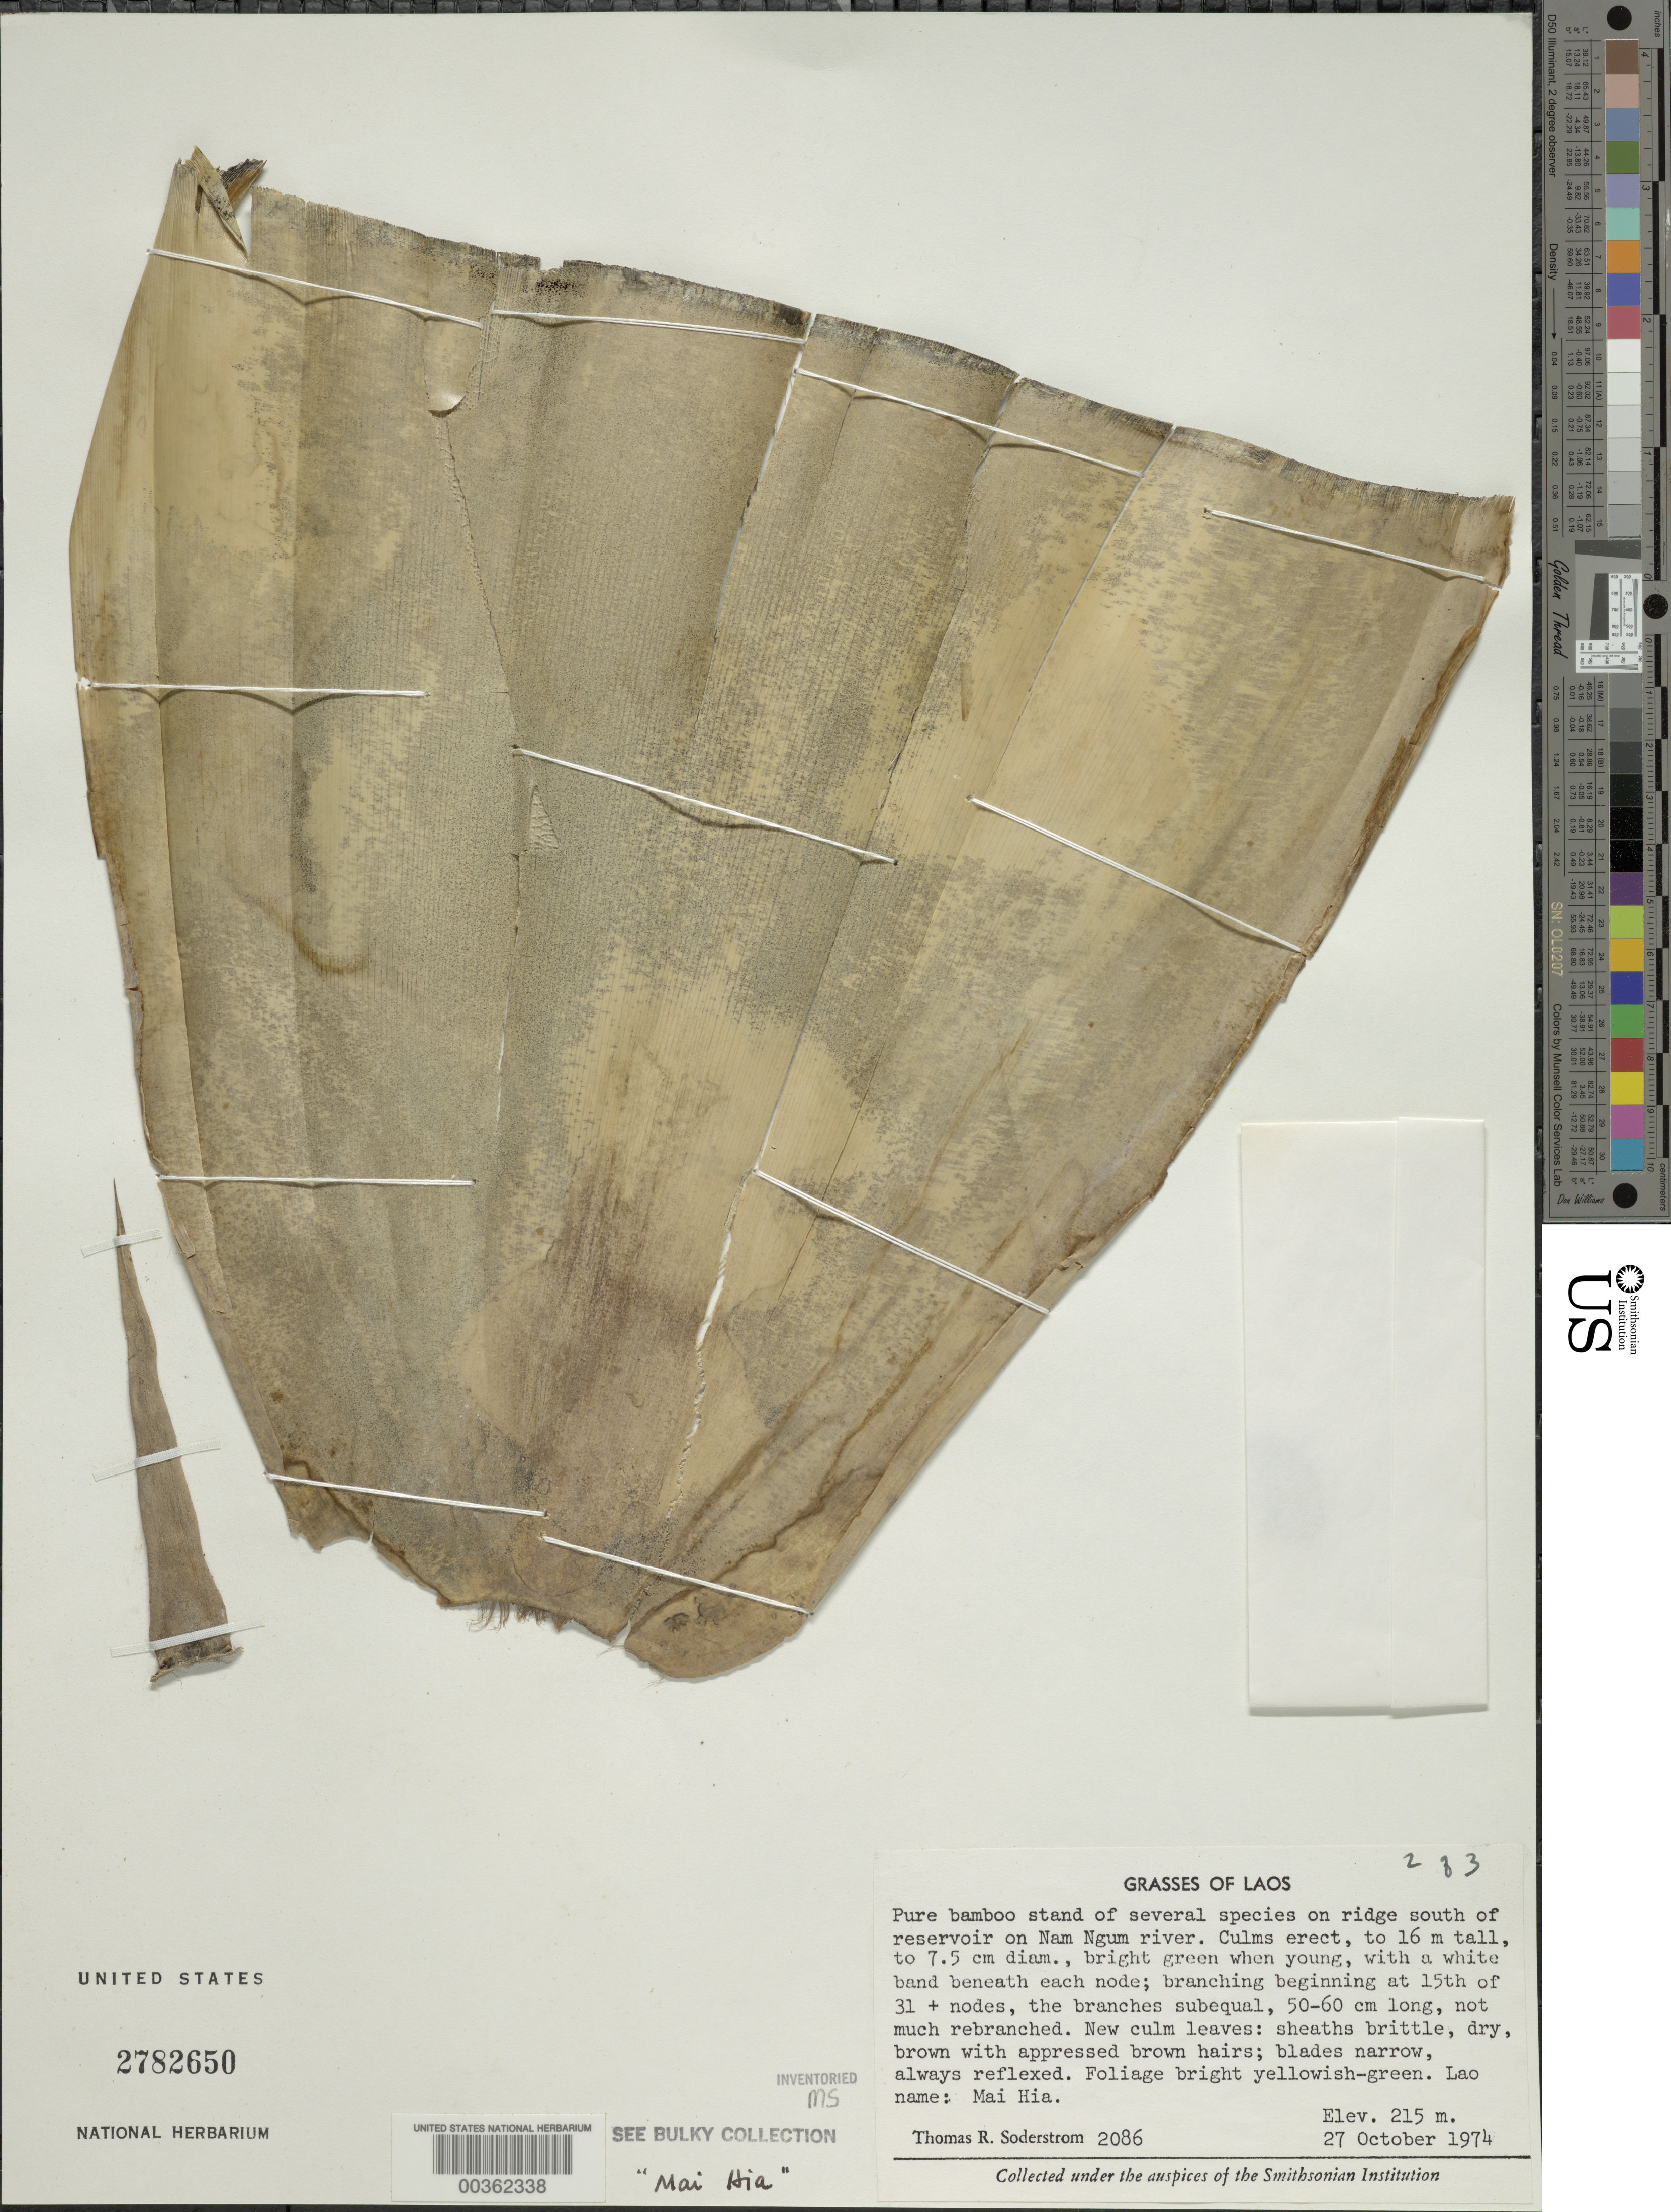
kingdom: Plantae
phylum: Tracheophyta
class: Liliopsida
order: Poales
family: Poaceae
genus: Cephalostachyum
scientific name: Cephalostachyum virgatum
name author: (Munro) Kurz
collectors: T. R. Soderstrom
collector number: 2086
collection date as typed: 27 Oct 1974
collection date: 1974-10-27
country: Laos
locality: Nam Ngum River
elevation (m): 215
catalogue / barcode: US 2782650